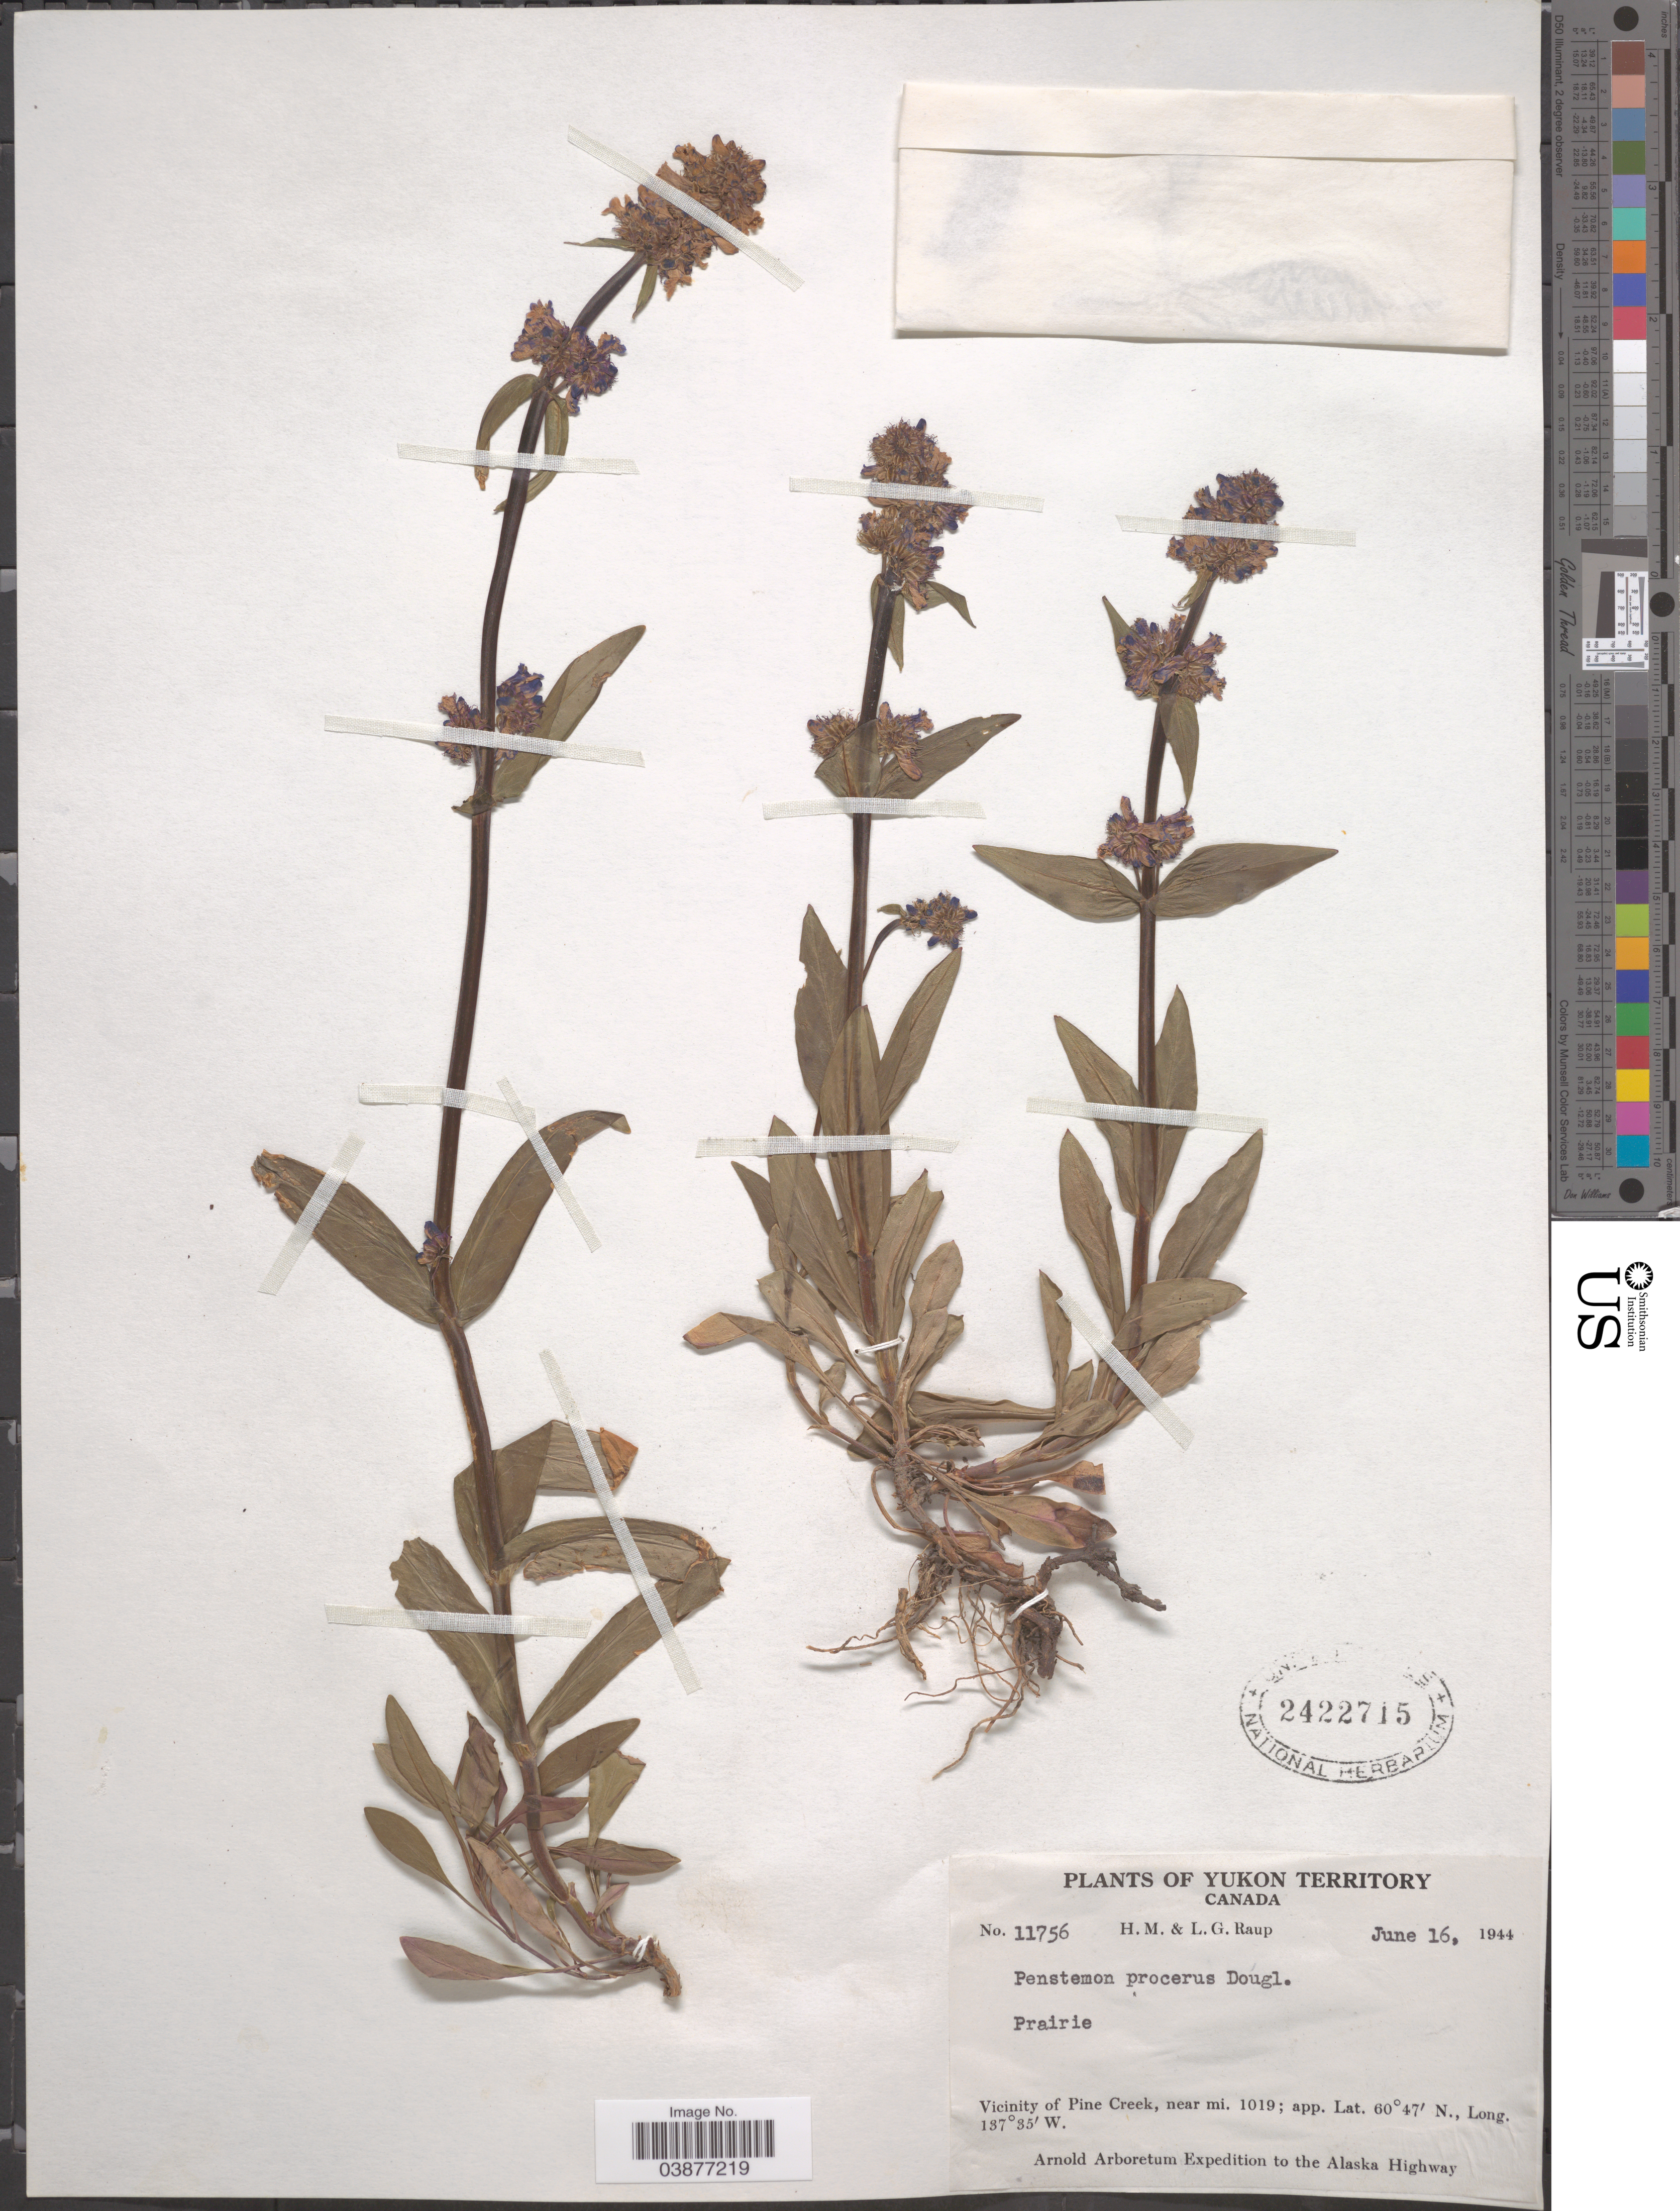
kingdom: Plantae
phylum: Tracheophyta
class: Magnoliopsida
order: Lamiales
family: Plantaginaceae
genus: Penstemon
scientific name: Penstemon procerus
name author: Douglas ex Graham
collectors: H. Raup & L. Raup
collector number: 11756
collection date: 1944-06-16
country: Canada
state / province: Yukon Territory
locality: Vicinity of Pine Creek, near mi. 1019. The Alaska Highway.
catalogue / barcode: US 2422715